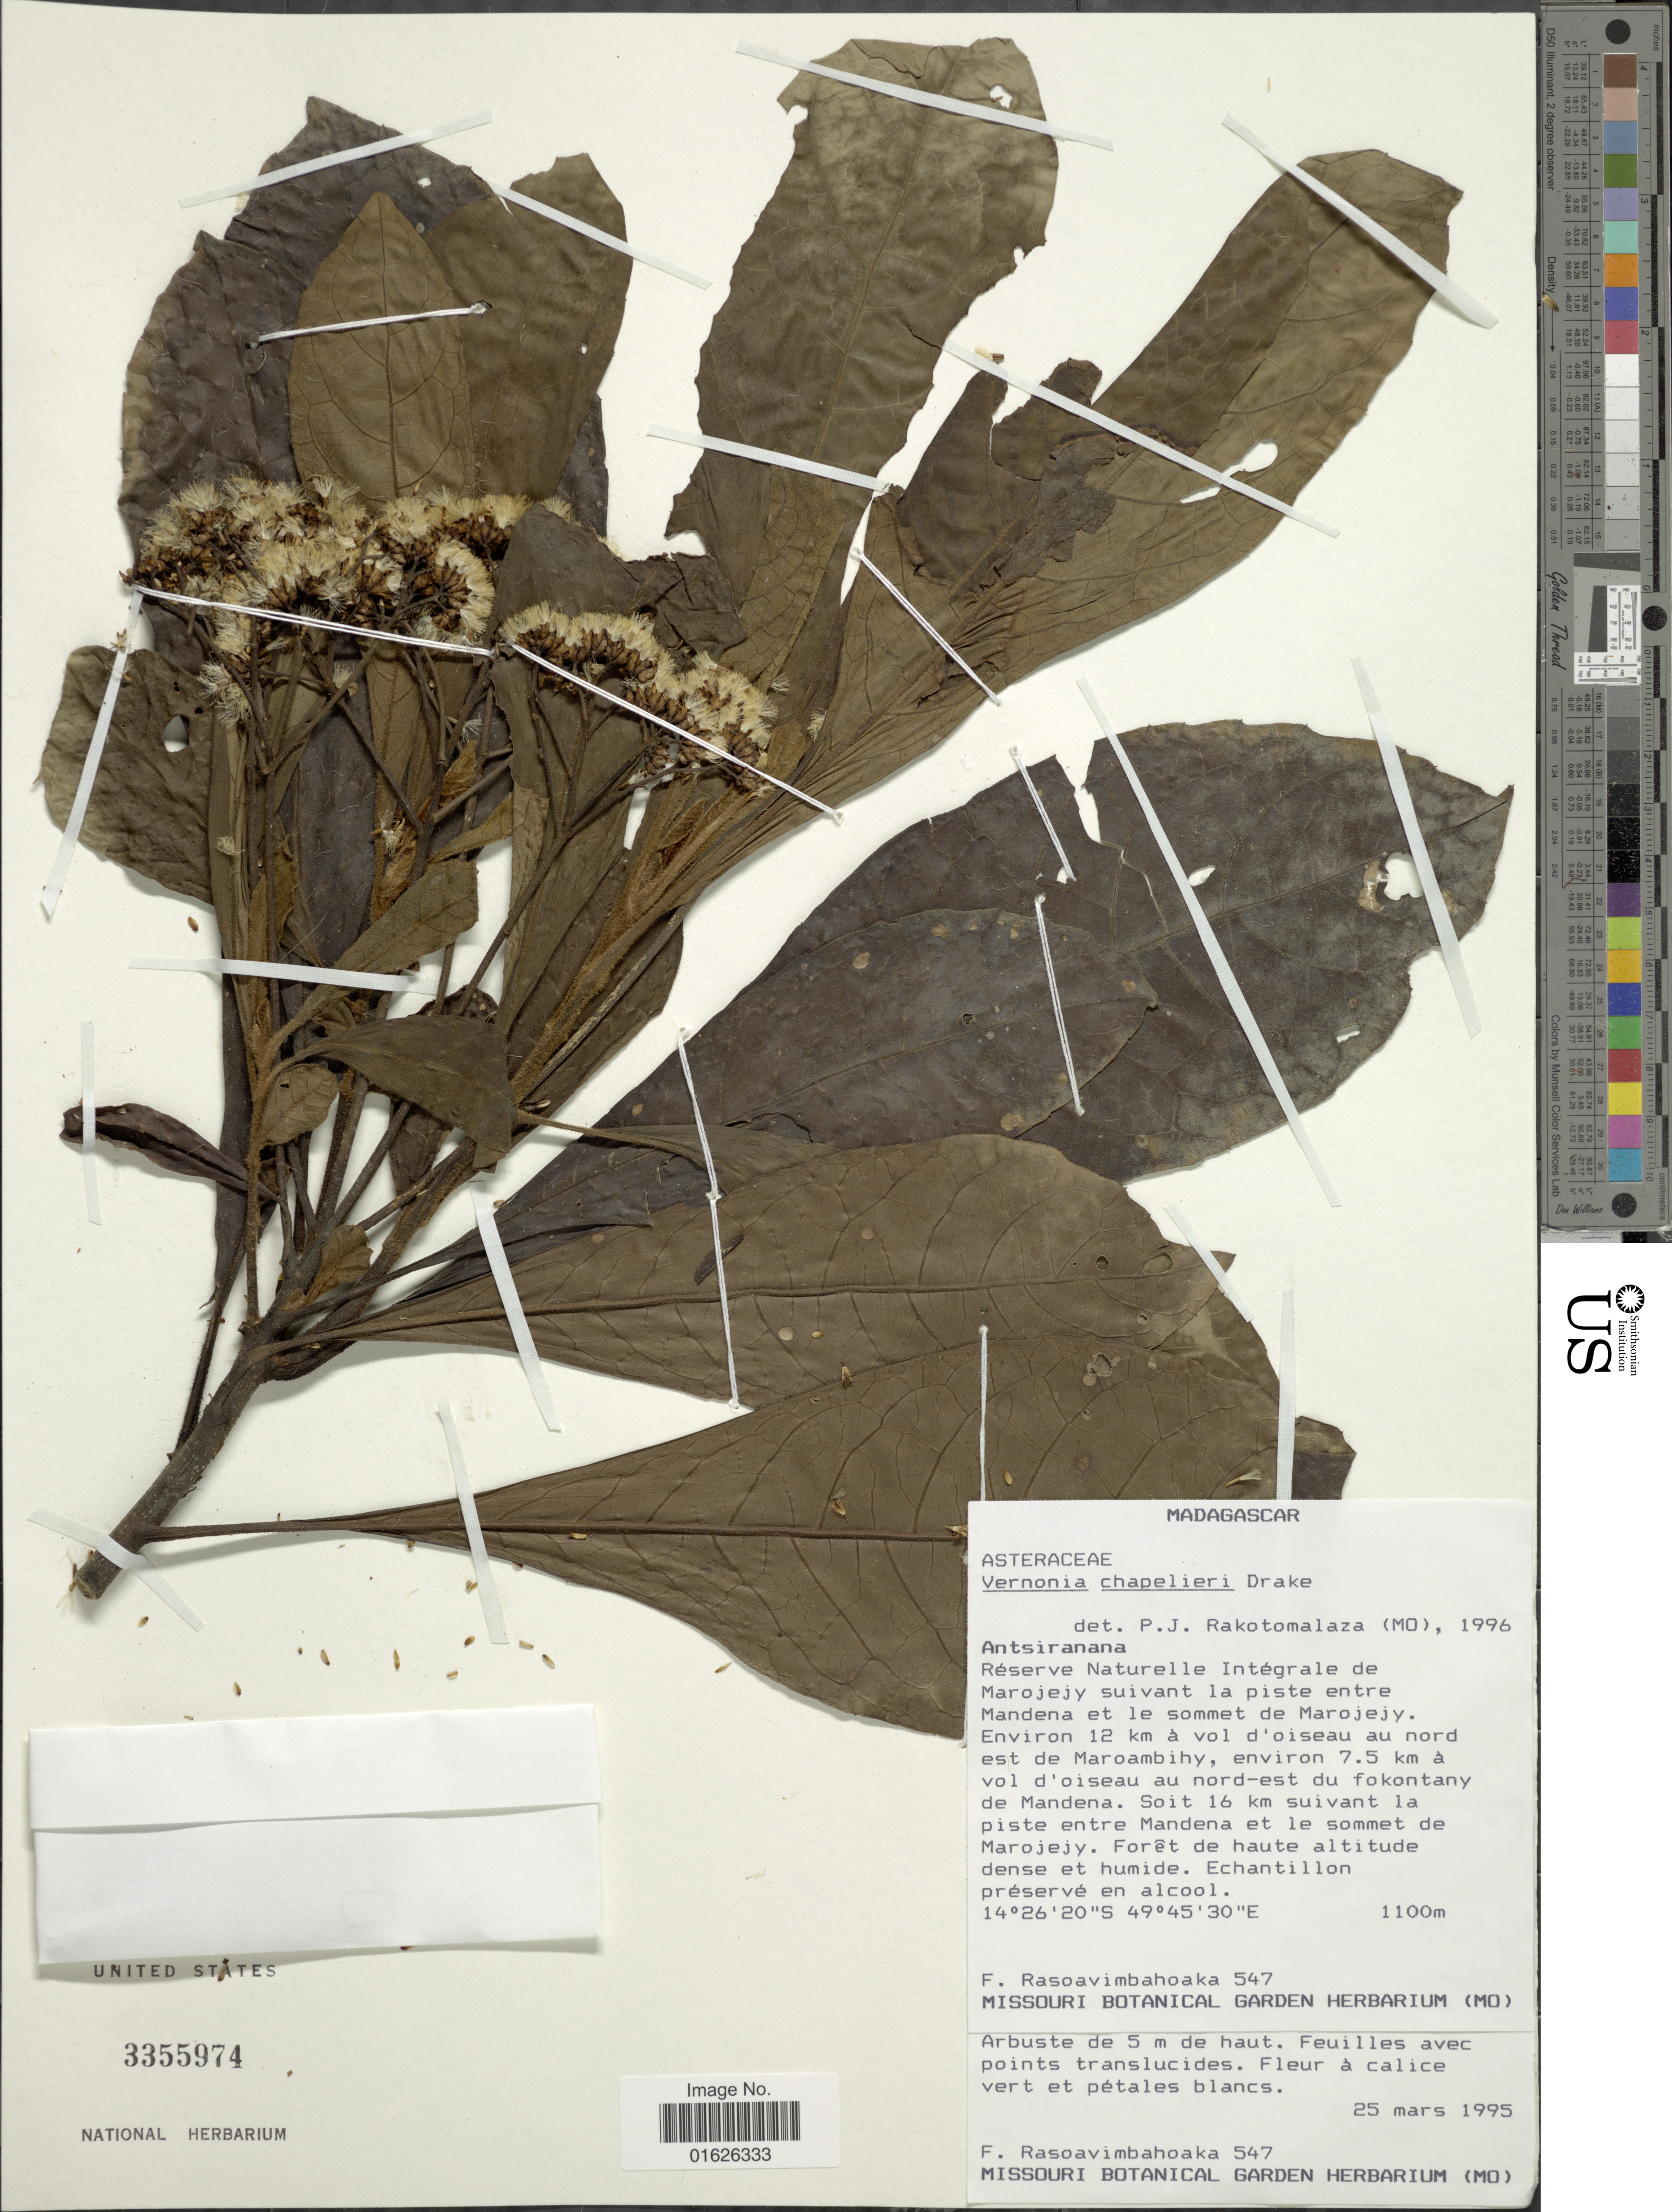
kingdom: Plantae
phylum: Tracheophyta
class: Magnoliopsida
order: Asterales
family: Asteraceae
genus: Gymnanthemum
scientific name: Gymnanthemum chapelieri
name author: (Drake) H. Rob.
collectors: F. Rasoavimbahoaka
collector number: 547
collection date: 1995-03-25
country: Madagascar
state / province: Sava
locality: Reserve Naturelle Integrale de Marpjejy Suivant la piste entre Madena et le sommet de Marojejy, Environ 12 km a vol d'oideau au nord est de Maroambihy, environ 7.5 km a vol d 'oiseau au nord - est du fokontany, de Madena, Soit 16 km suivant la piste entre Mandena et le sommet de Marojejy.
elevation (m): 1100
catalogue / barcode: US 3355974